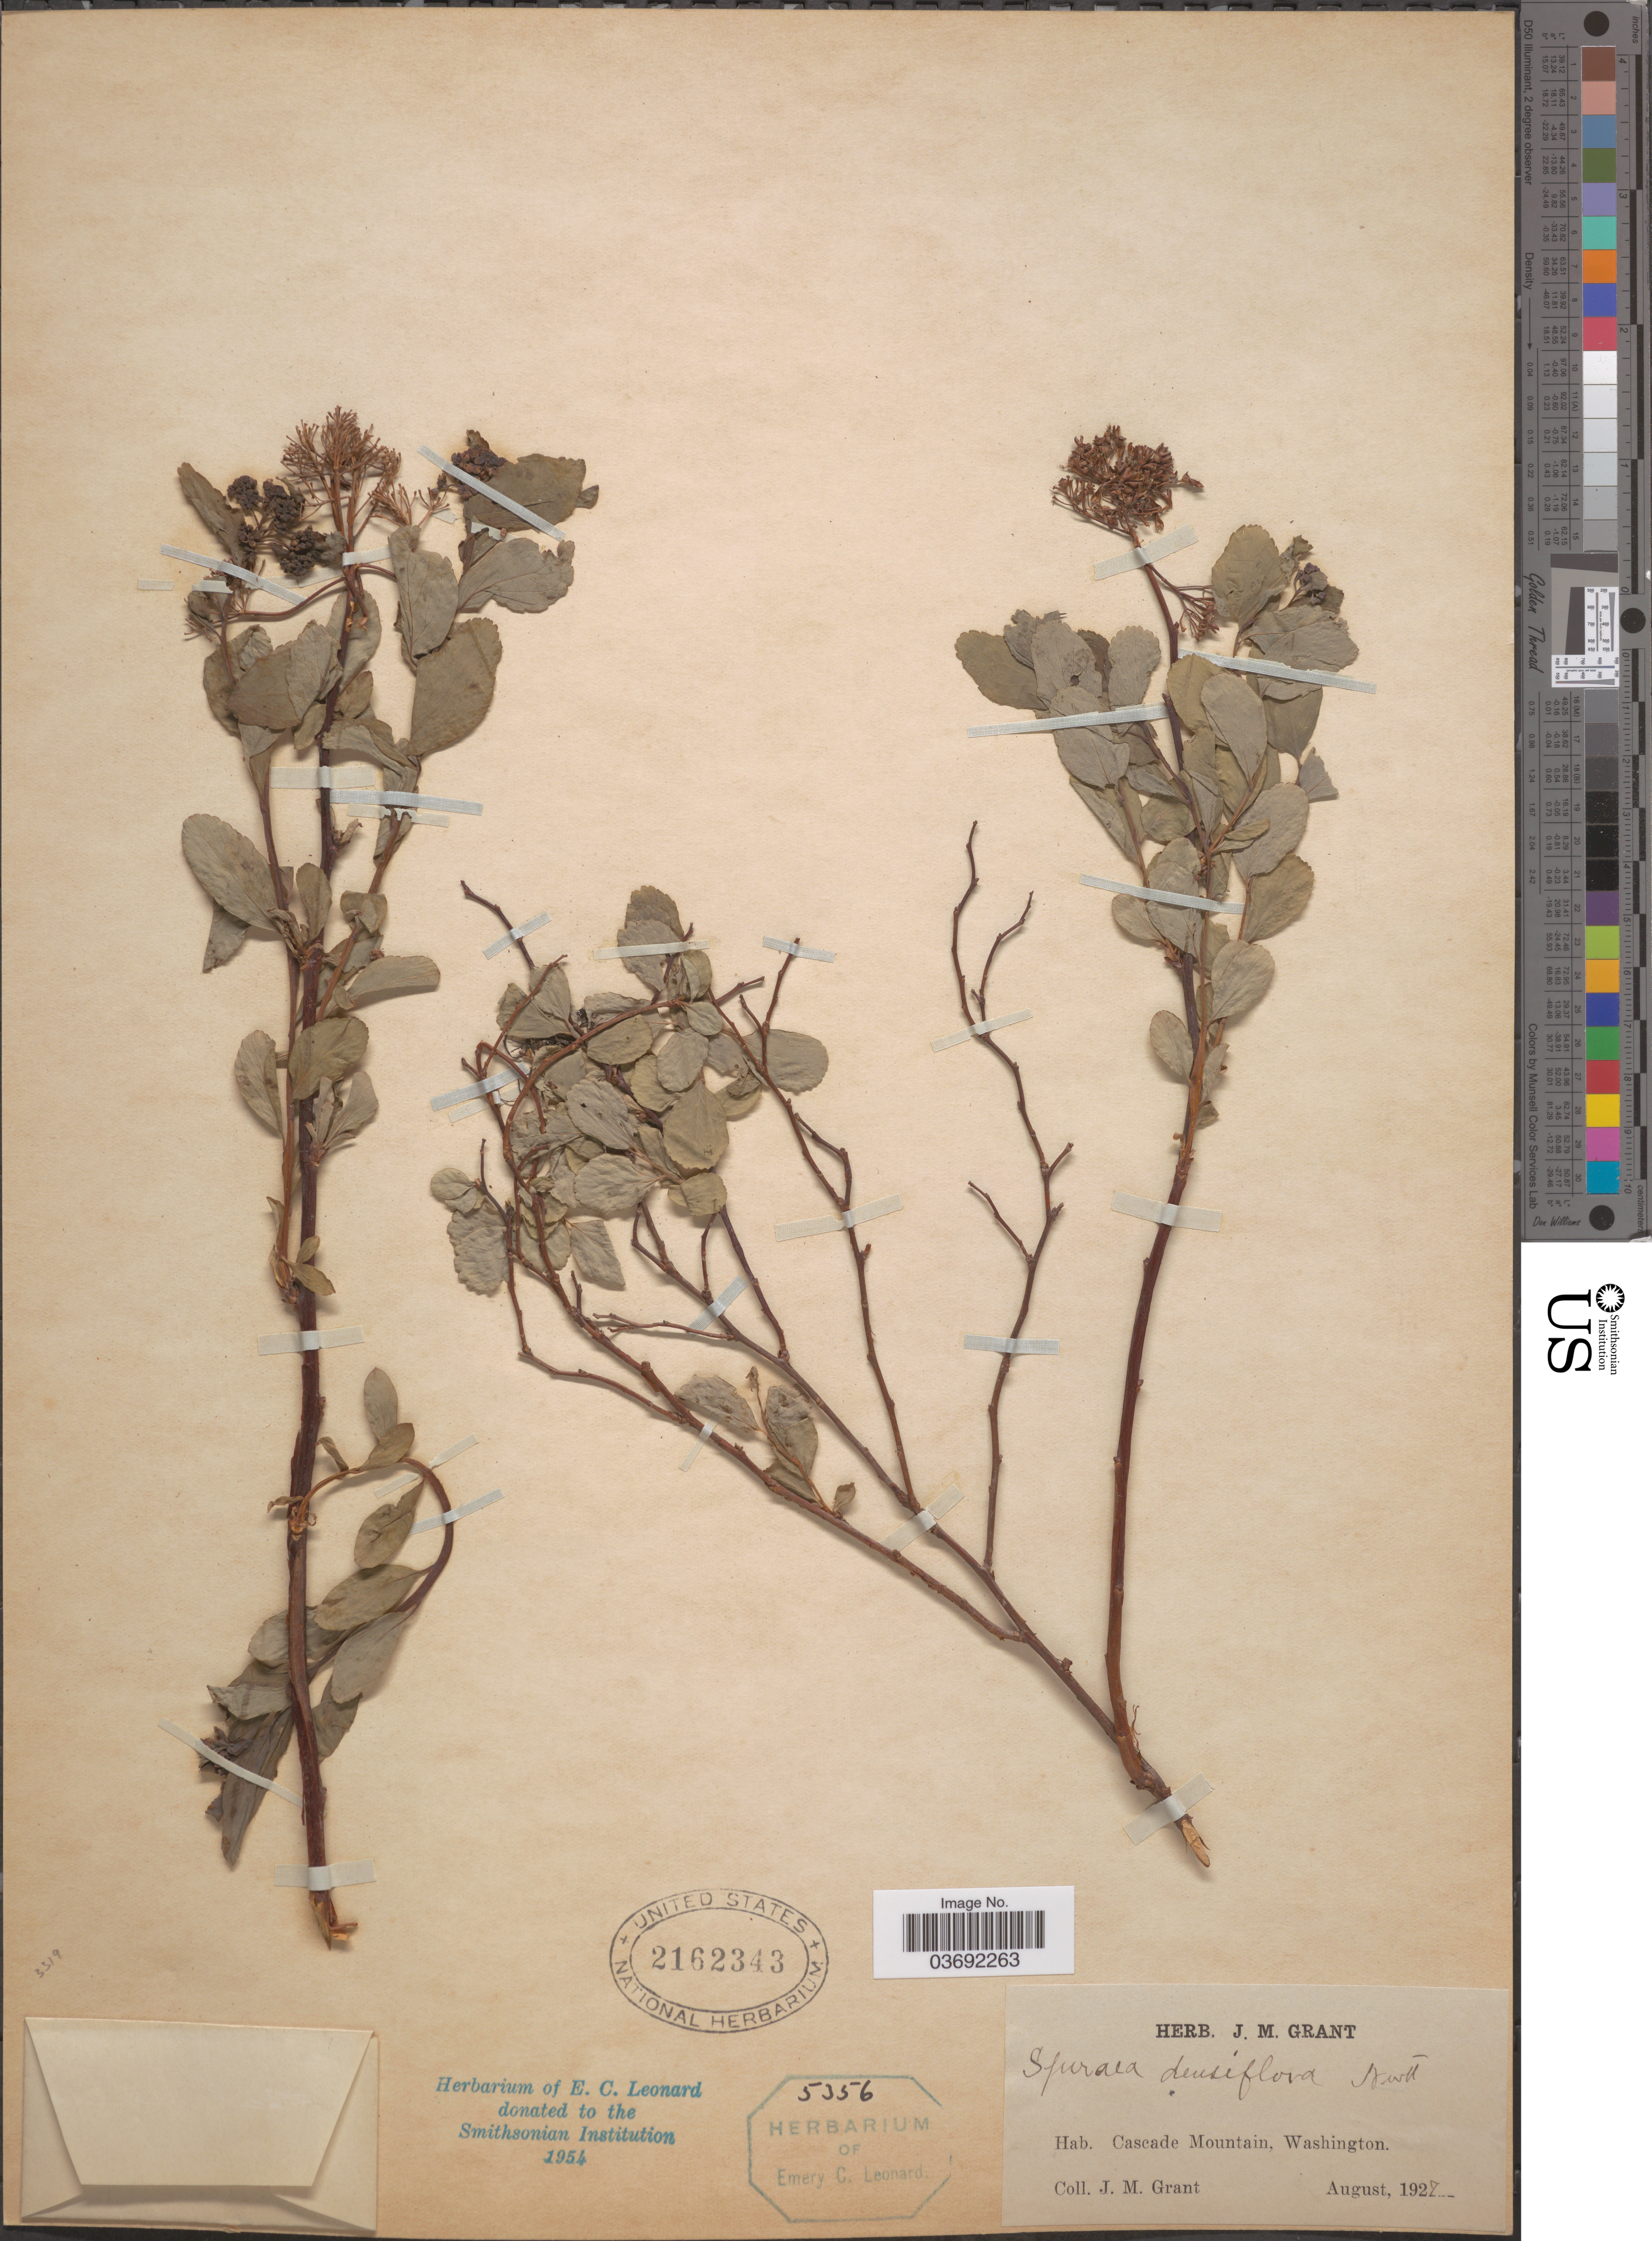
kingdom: Plantae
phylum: Tracheophyta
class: Magnoliopsida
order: Rosales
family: Rosaceae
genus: Spiraea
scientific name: Spiraea densiflora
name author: Nutt. ex Greenm.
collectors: J. M. Grant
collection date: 1927-08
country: United States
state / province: Washington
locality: Cascade Mountain.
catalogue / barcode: US 2162343